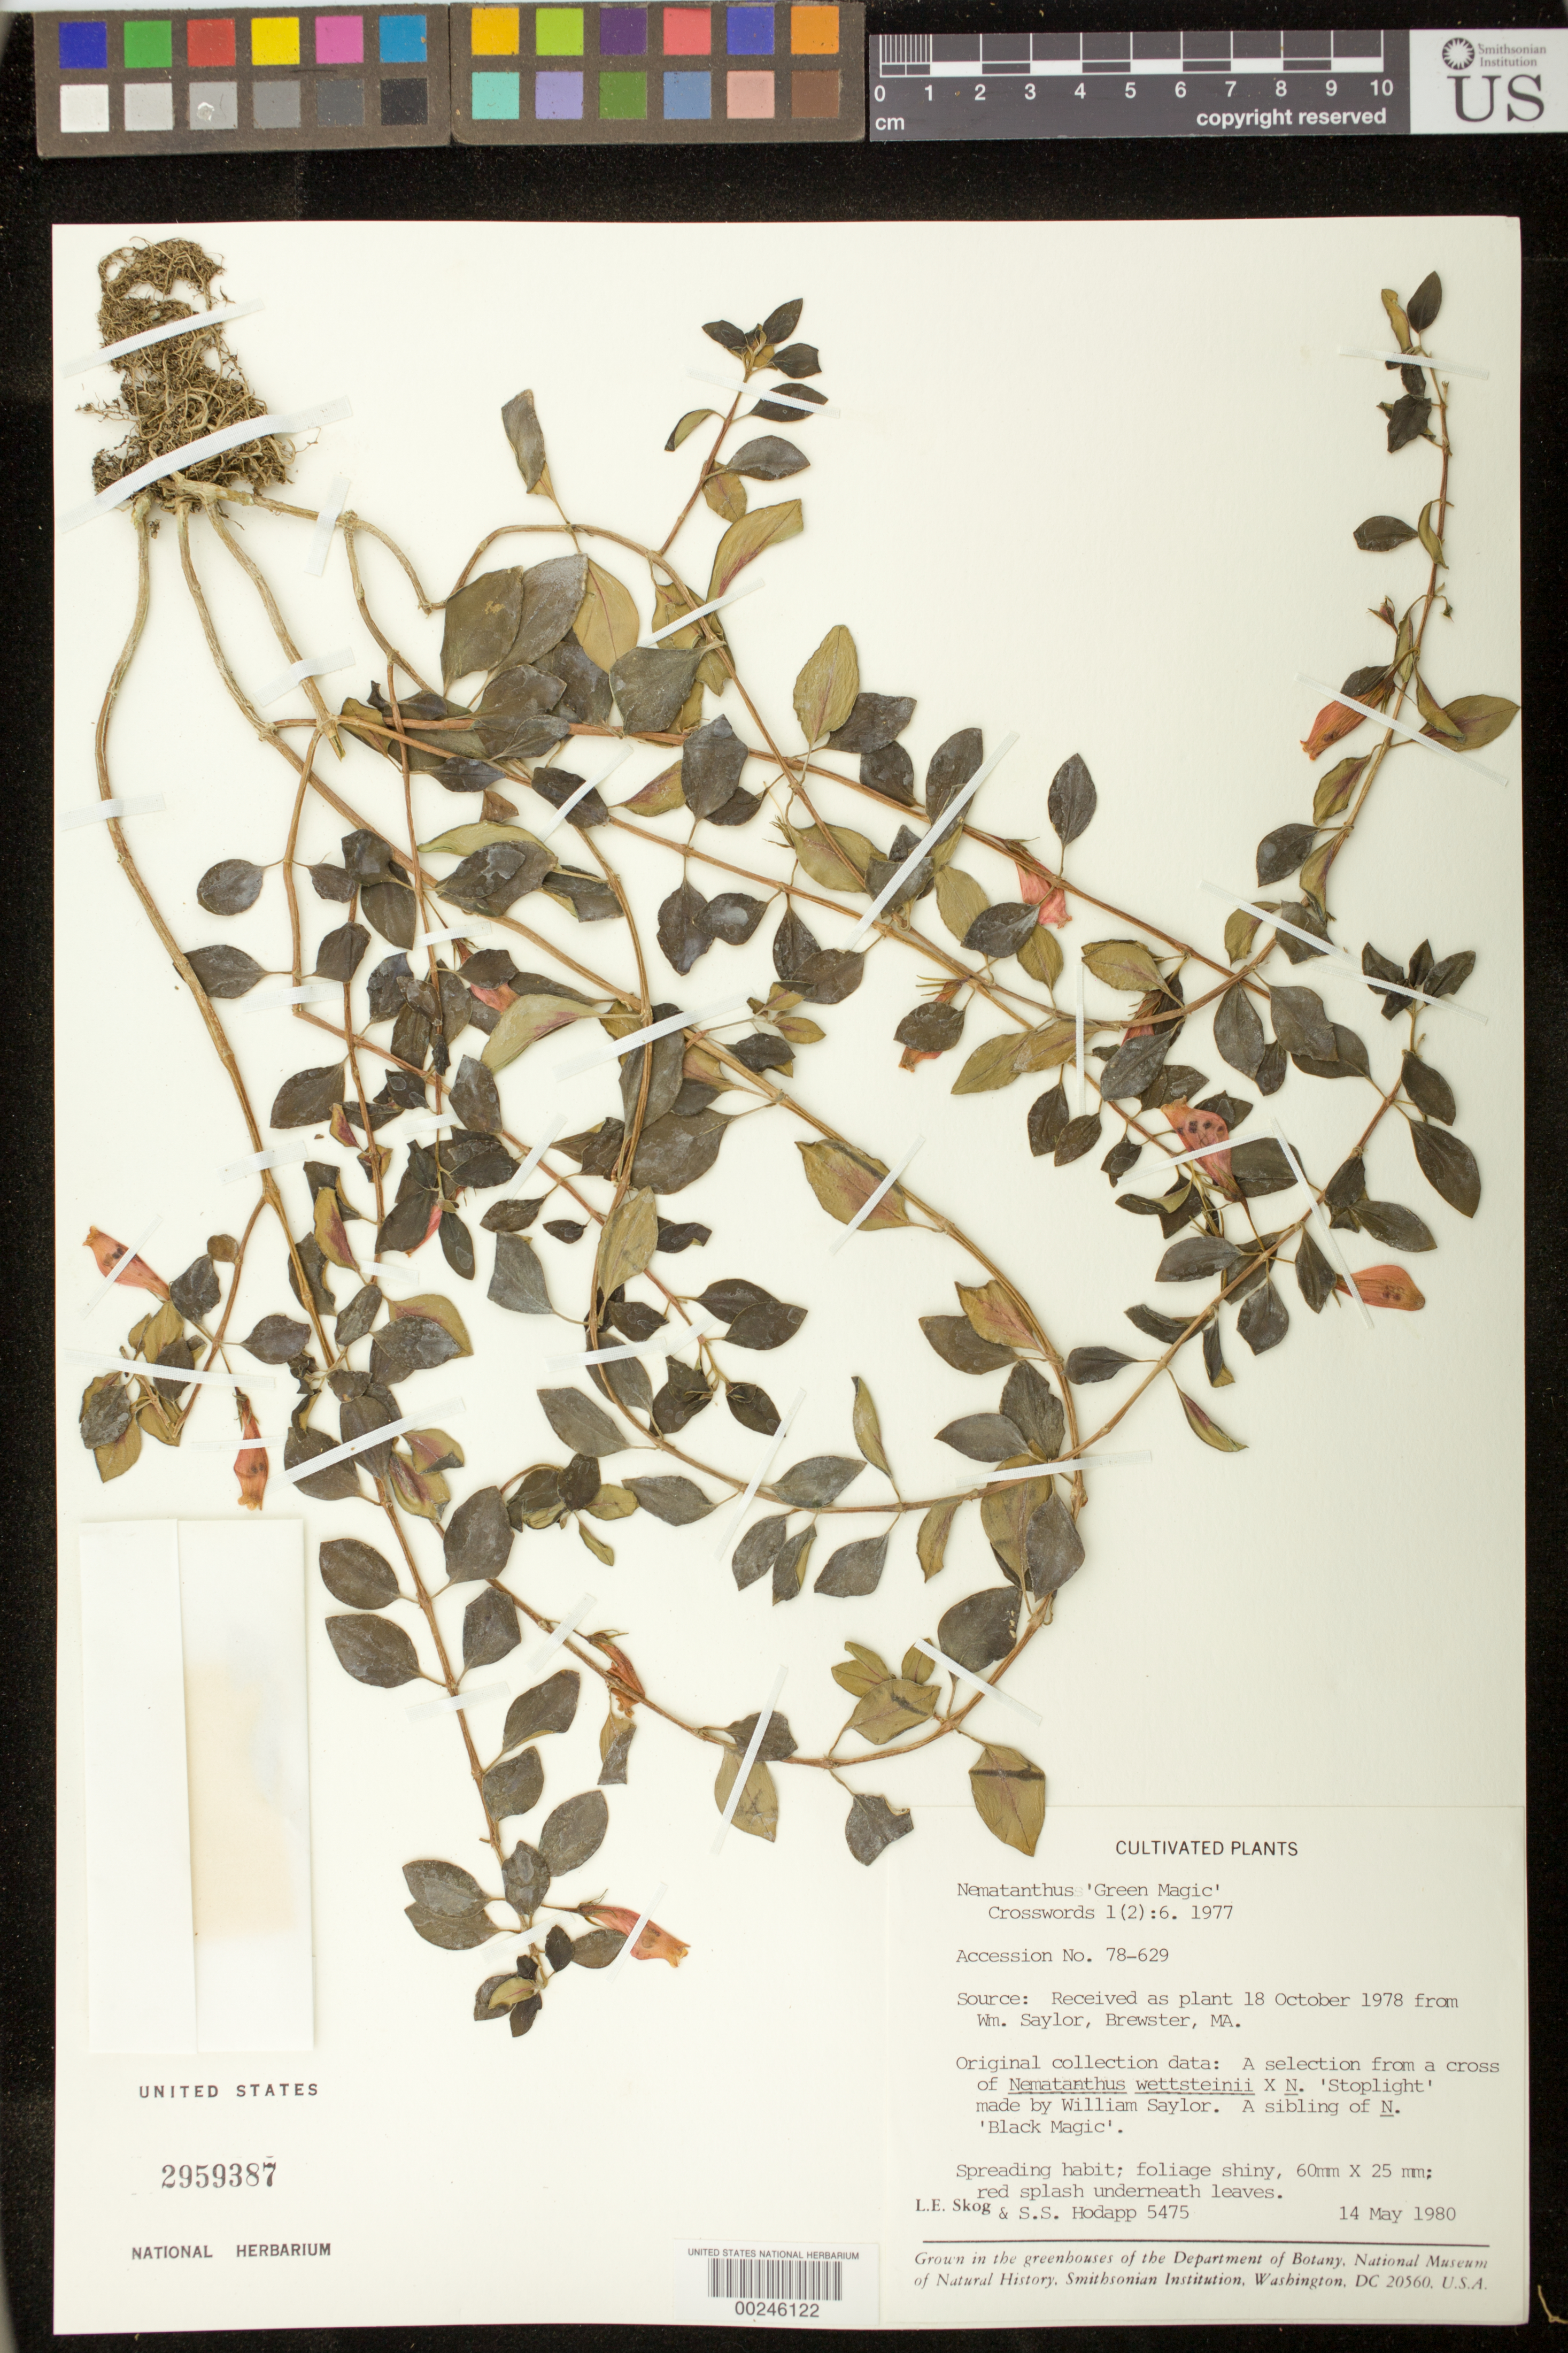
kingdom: Plantae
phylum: Tracheophyta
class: Magnoliopsida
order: Lamiales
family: Gesneriaceae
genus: Nematanthus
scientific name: Nematanthus 'Green Magic'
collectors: L. E. Skog & S. Hodapp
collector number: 5475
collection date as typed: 14 May 1980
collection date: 1980-05-14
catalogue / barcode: US 2959387